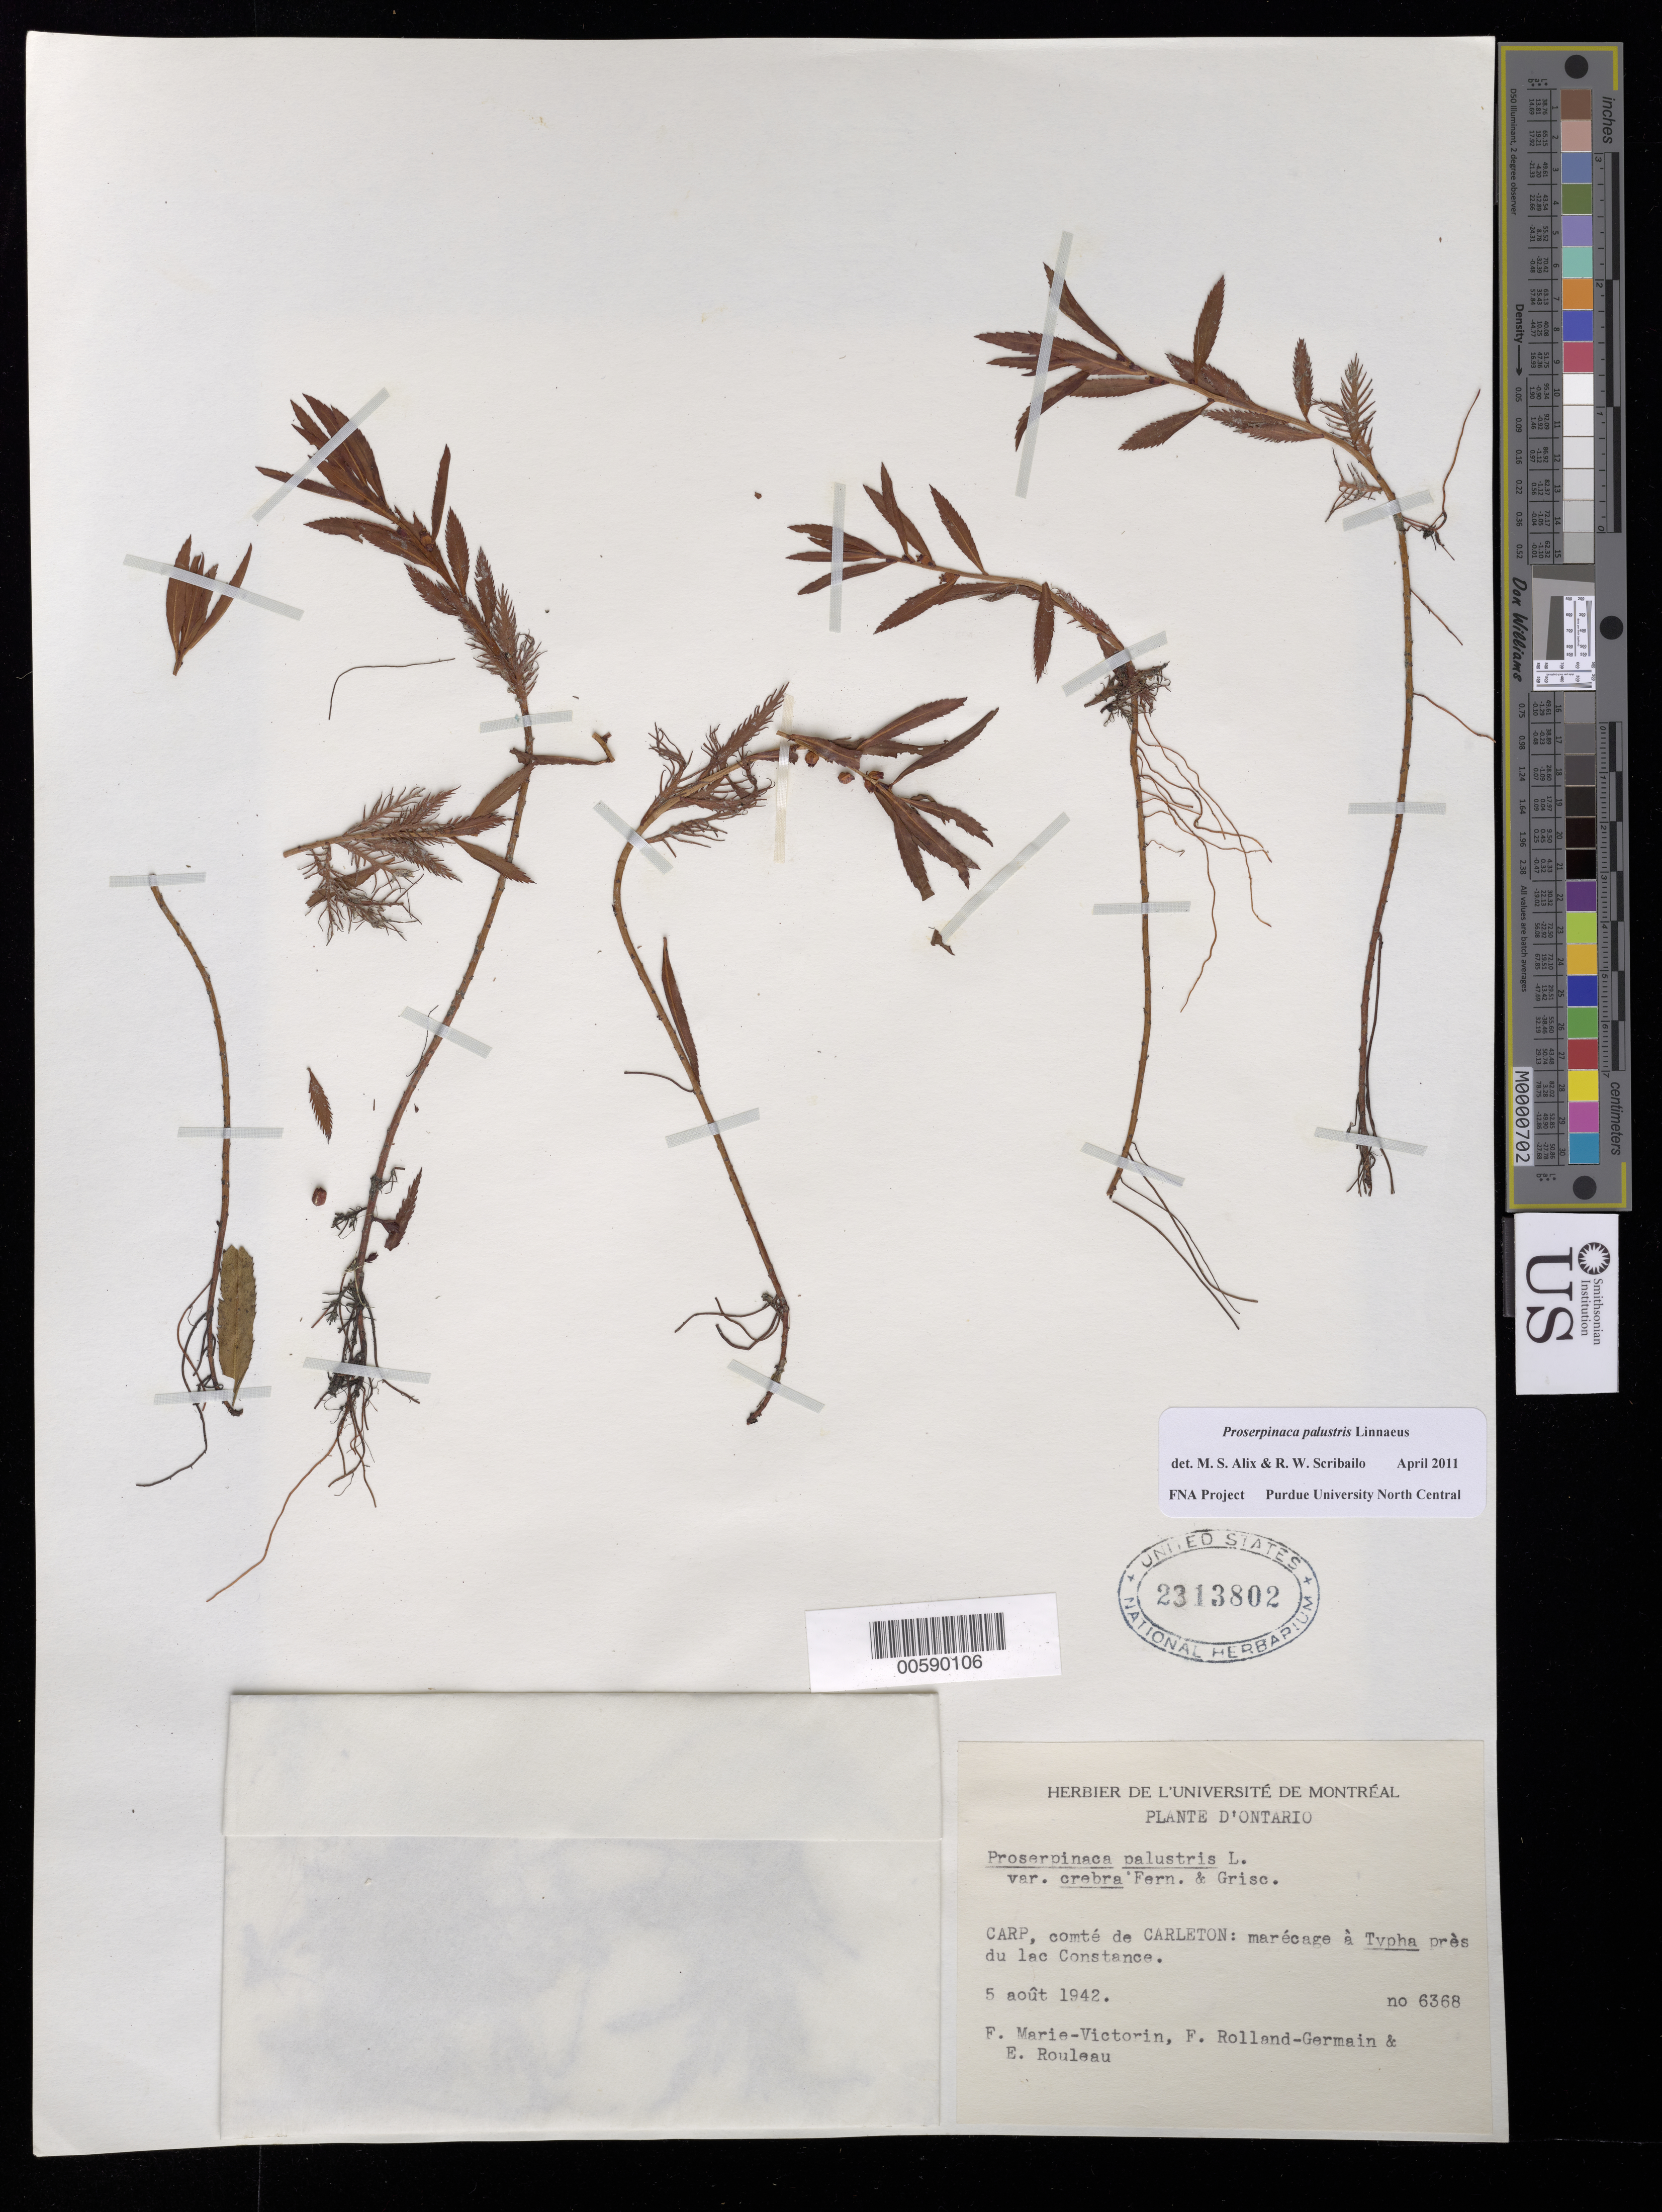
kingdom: Plantae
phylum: Tracheophyta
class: Magnoliopsida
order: Saxifragales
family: Haloragaceae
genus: Proserpinaca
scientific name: Proserpinaca palustris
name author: L.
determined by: Scribailo, R. W.; Alix, M. S.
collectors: Fr. Marie-Victorin, Rolland-Germain & E. Rouleau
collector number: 6368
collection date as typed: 05 Aug 1942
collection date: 1942-08-05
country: Canada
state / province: Ontario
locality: Carp, Carleton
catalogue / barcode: US 2313802